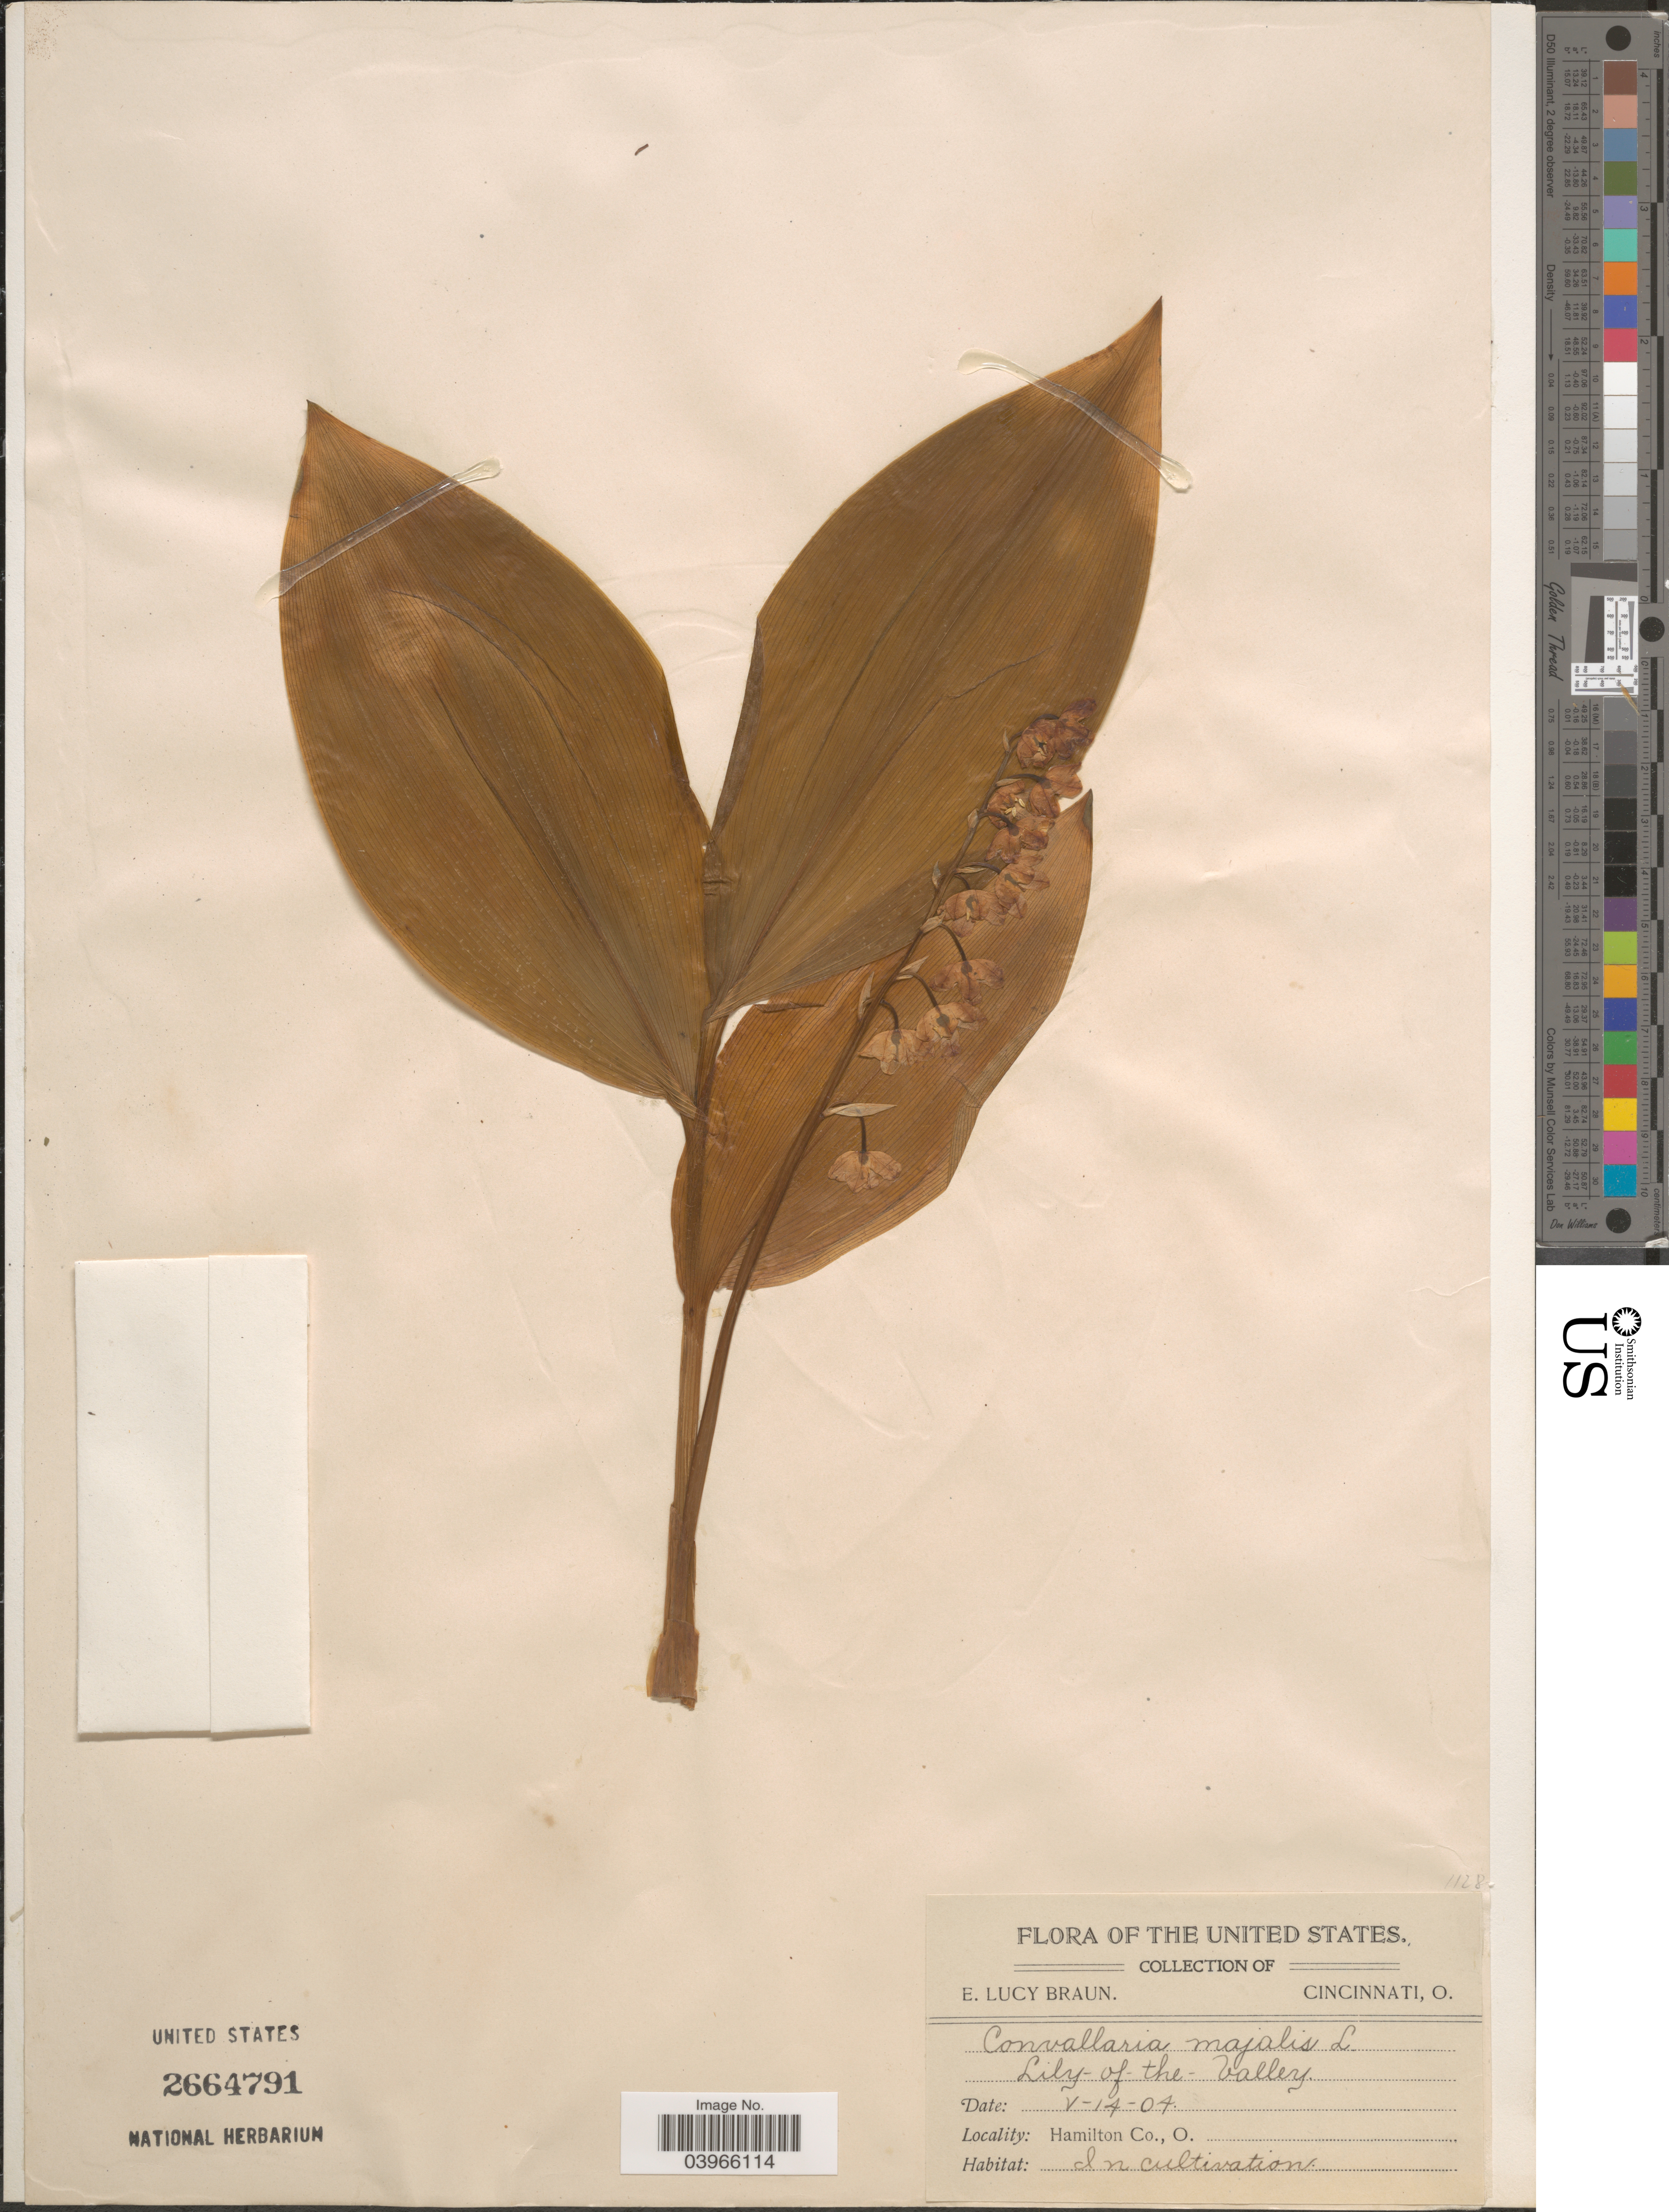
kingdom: Plantae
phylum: Tracheophyta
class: Liliopsida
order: Asparagales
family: Asparagaceae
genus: Convallaria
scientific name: Convallaria majalis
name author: L.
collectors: E. L. Braun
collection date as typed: Transcribed d/m/y: 14/5/4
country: United States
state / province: Ohio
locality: Hamilton Co.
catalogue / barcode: US 2664791